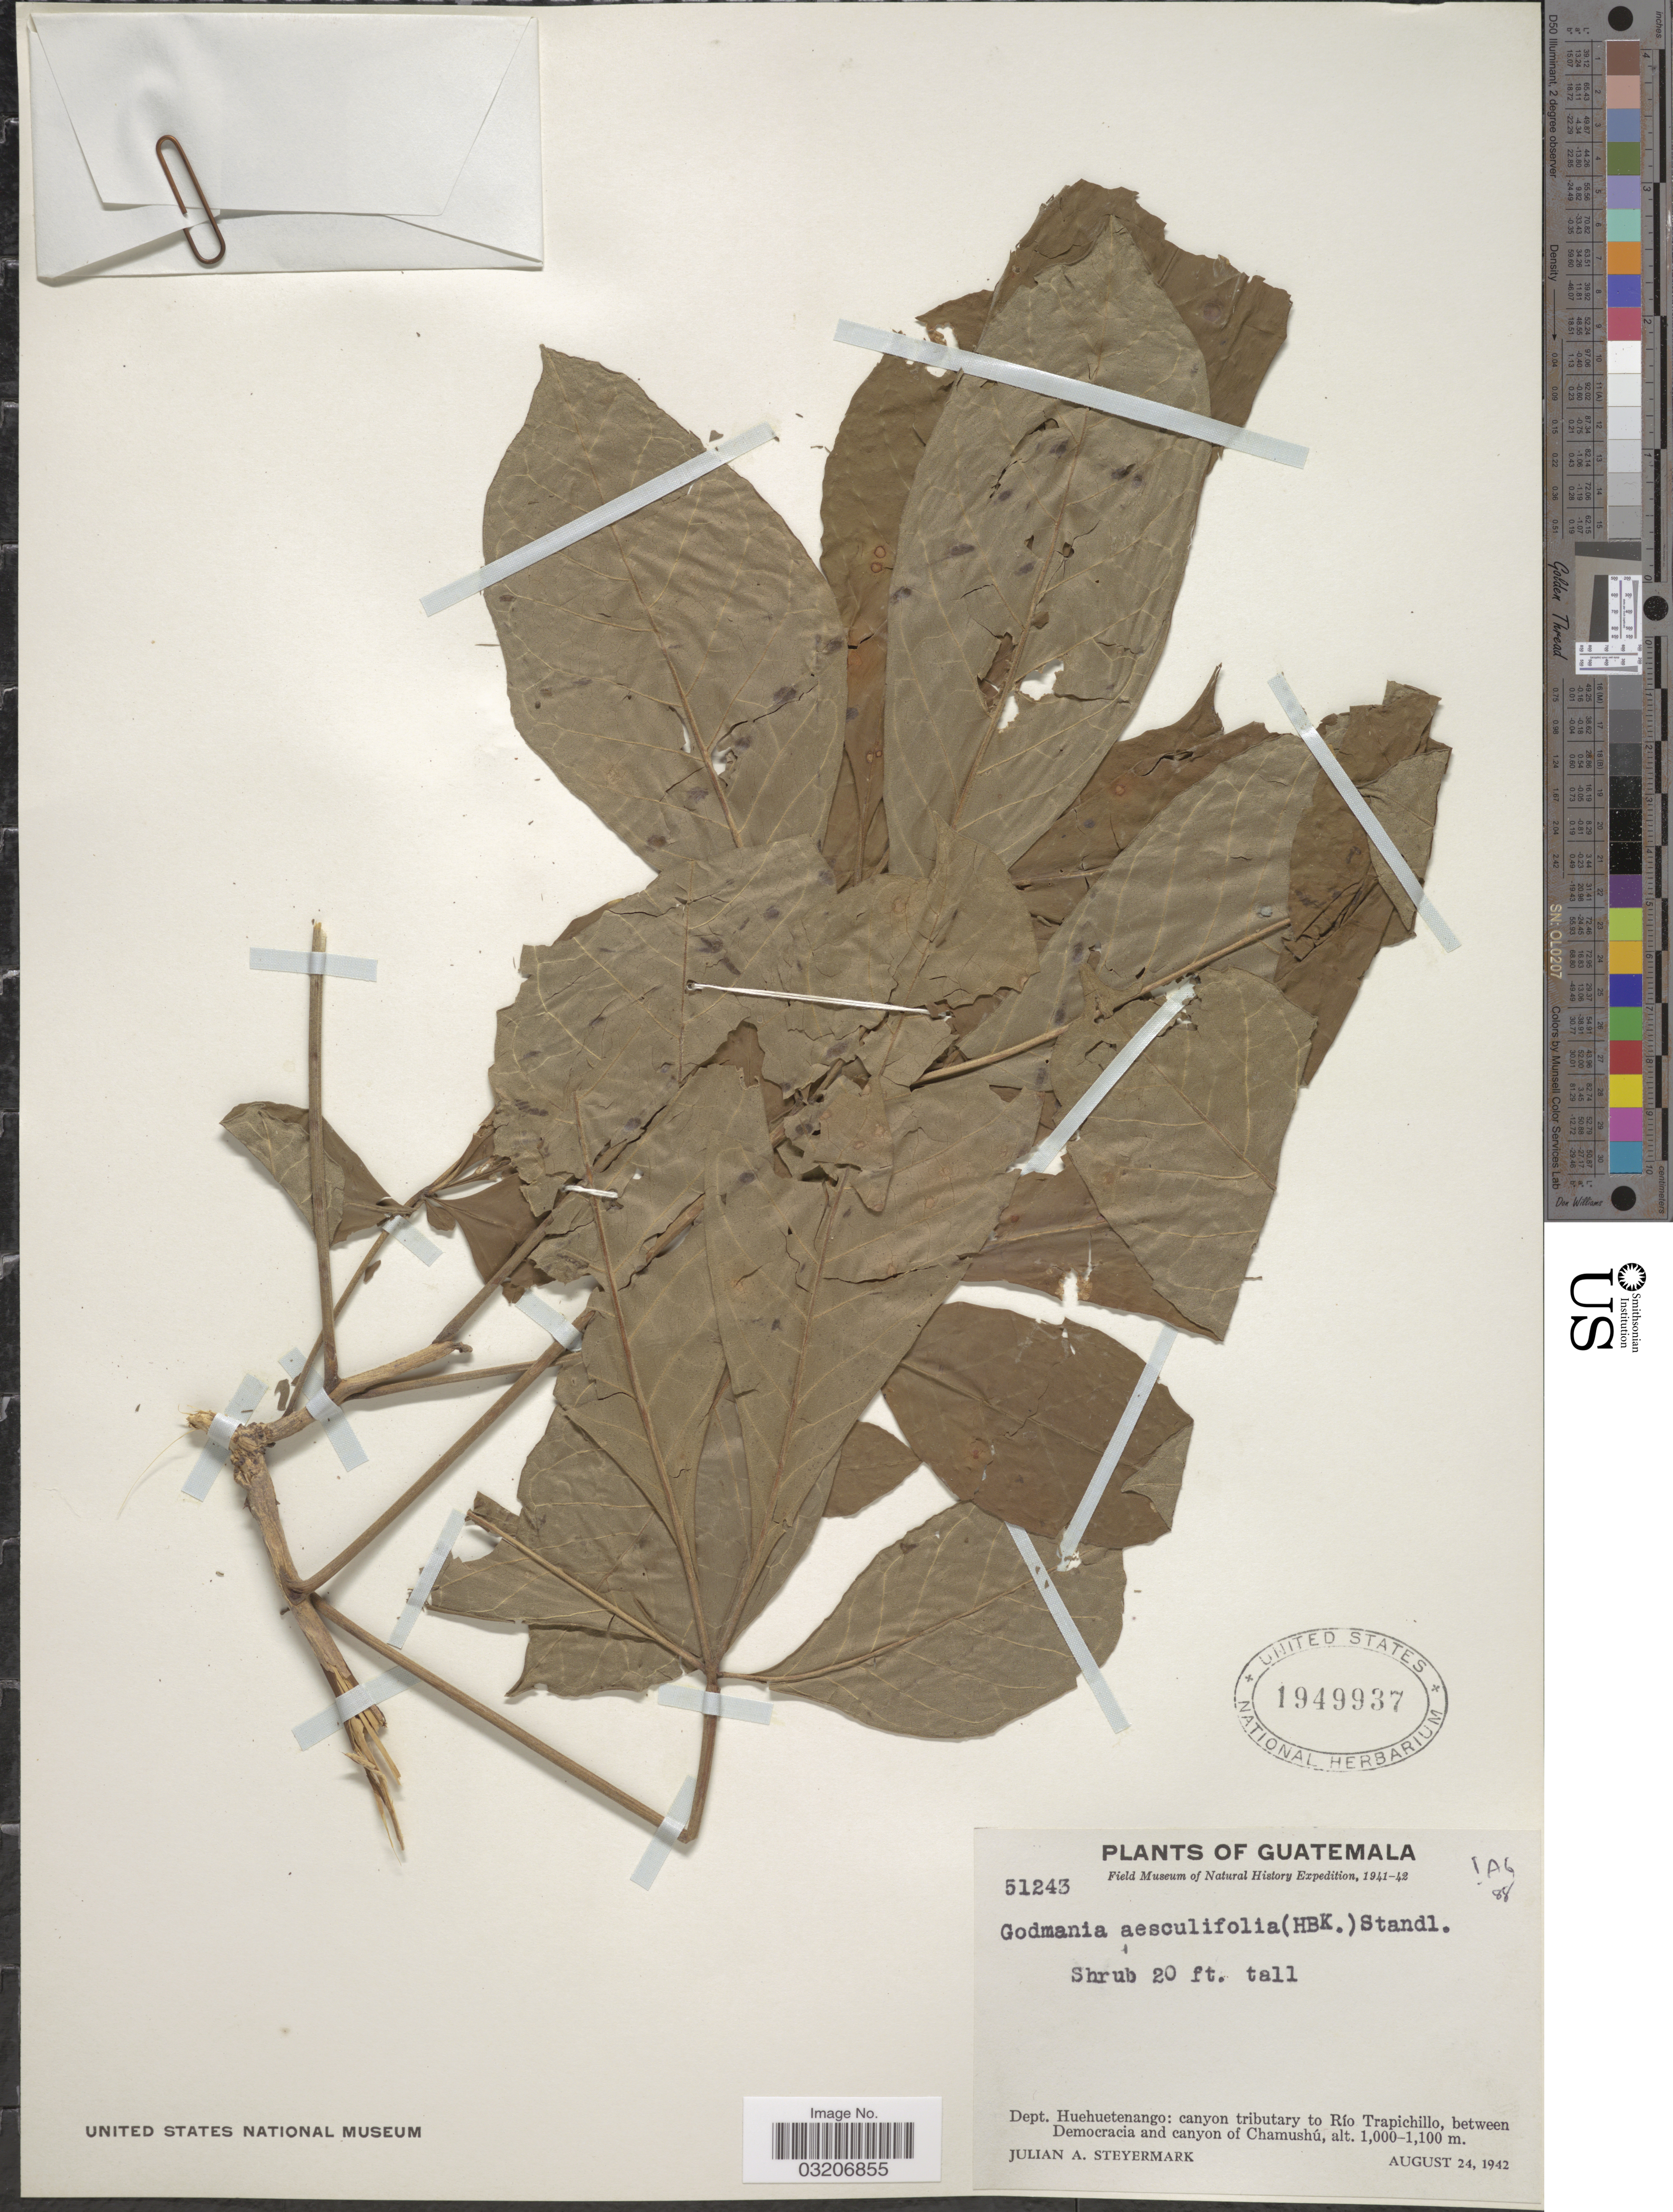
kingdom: Plantae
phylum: Tracheophyta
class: Magnoliopsida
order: Lamiales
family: Bignoniaceae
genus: Godmania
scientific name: Godmania aesculifolia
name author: Standl.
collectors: J. Steyermark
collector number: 51243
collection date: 1942-08-24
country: Guatemala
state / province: Huehuetenango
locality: Dept. Huehuetenango: canyon tributary to Río Trapichillo, between Democracia and canyon of Chamushú.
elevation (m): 1000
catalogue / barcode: US 1949937